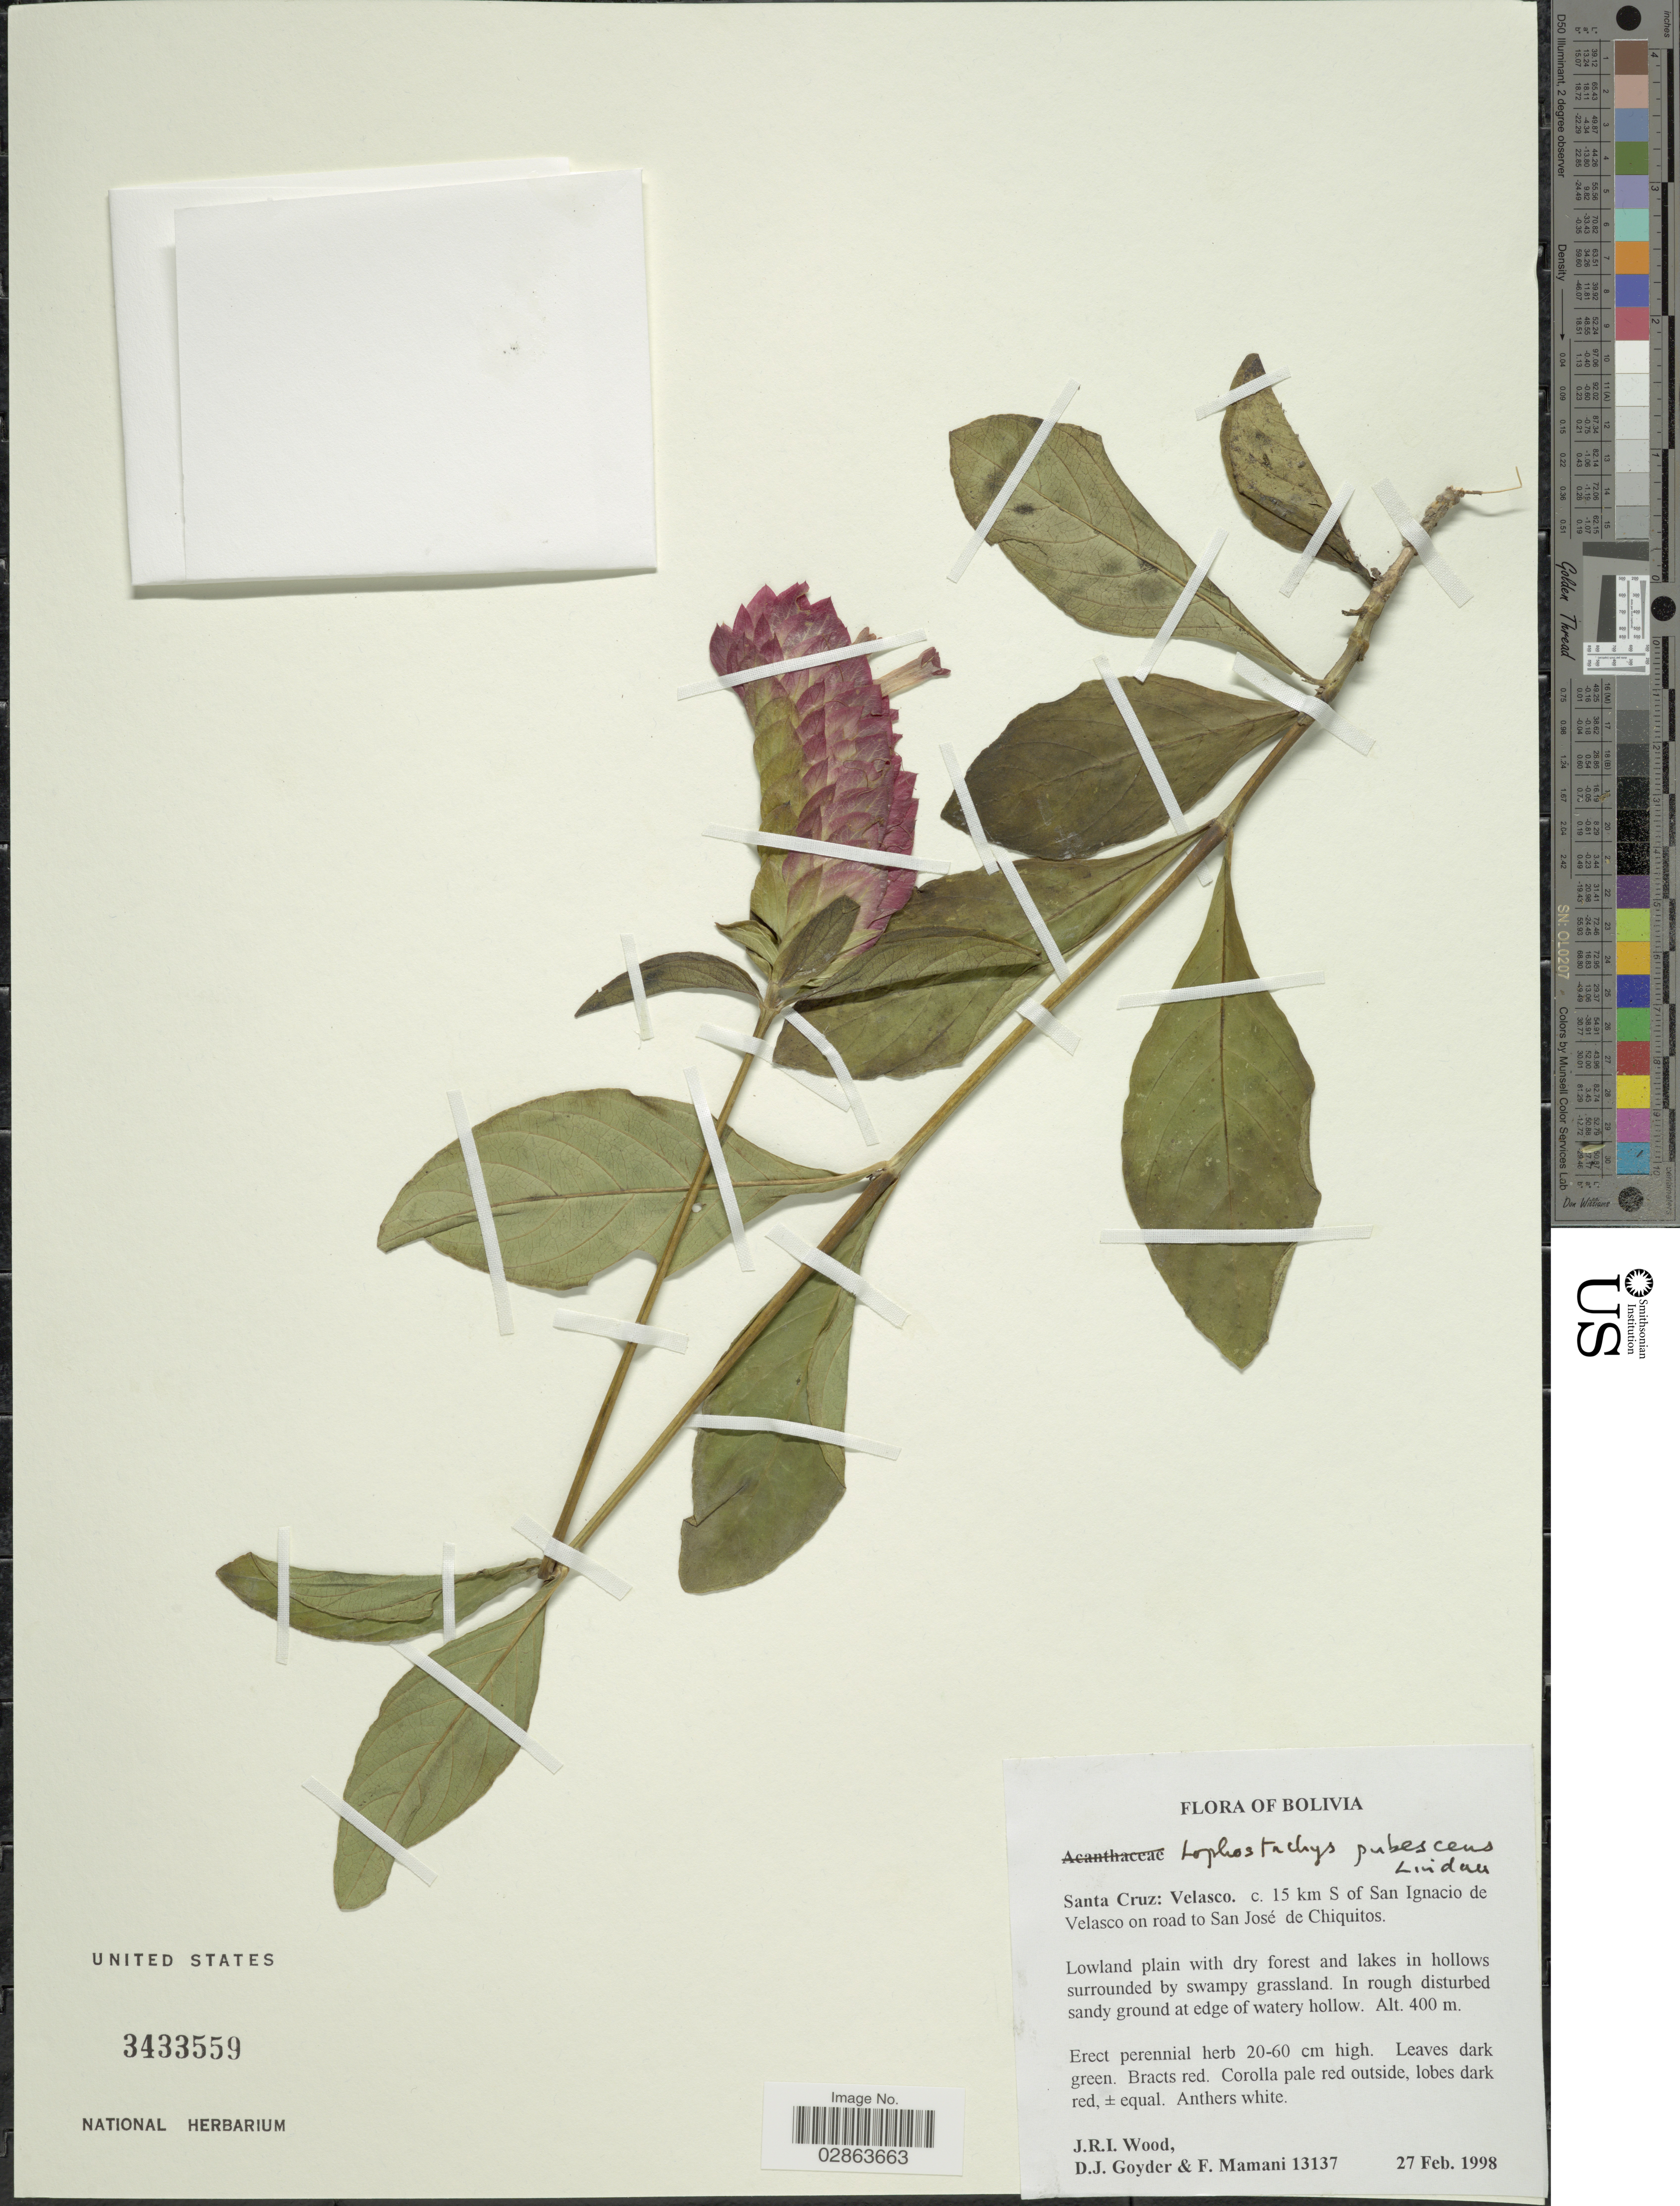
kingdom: Plantae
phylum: Tracheophyta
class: Magnoliopsida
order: Lamiales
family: Acanthaceae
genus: Lepidagathis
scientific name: Lepidagathis sessilifolia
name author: (Pohl) Kameyama ex Wassh. & J.R.I. Wood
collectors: J. R. I. Wood, D. Goyder & F. Mamani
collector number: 13137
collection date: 1998-02-27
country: Bolivia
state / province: Santa Cruz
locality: Velasco. c. 15 km S of San Igancio de Velasco on road to San José de Chiquitos.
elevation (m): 400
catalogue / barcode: US 3433559